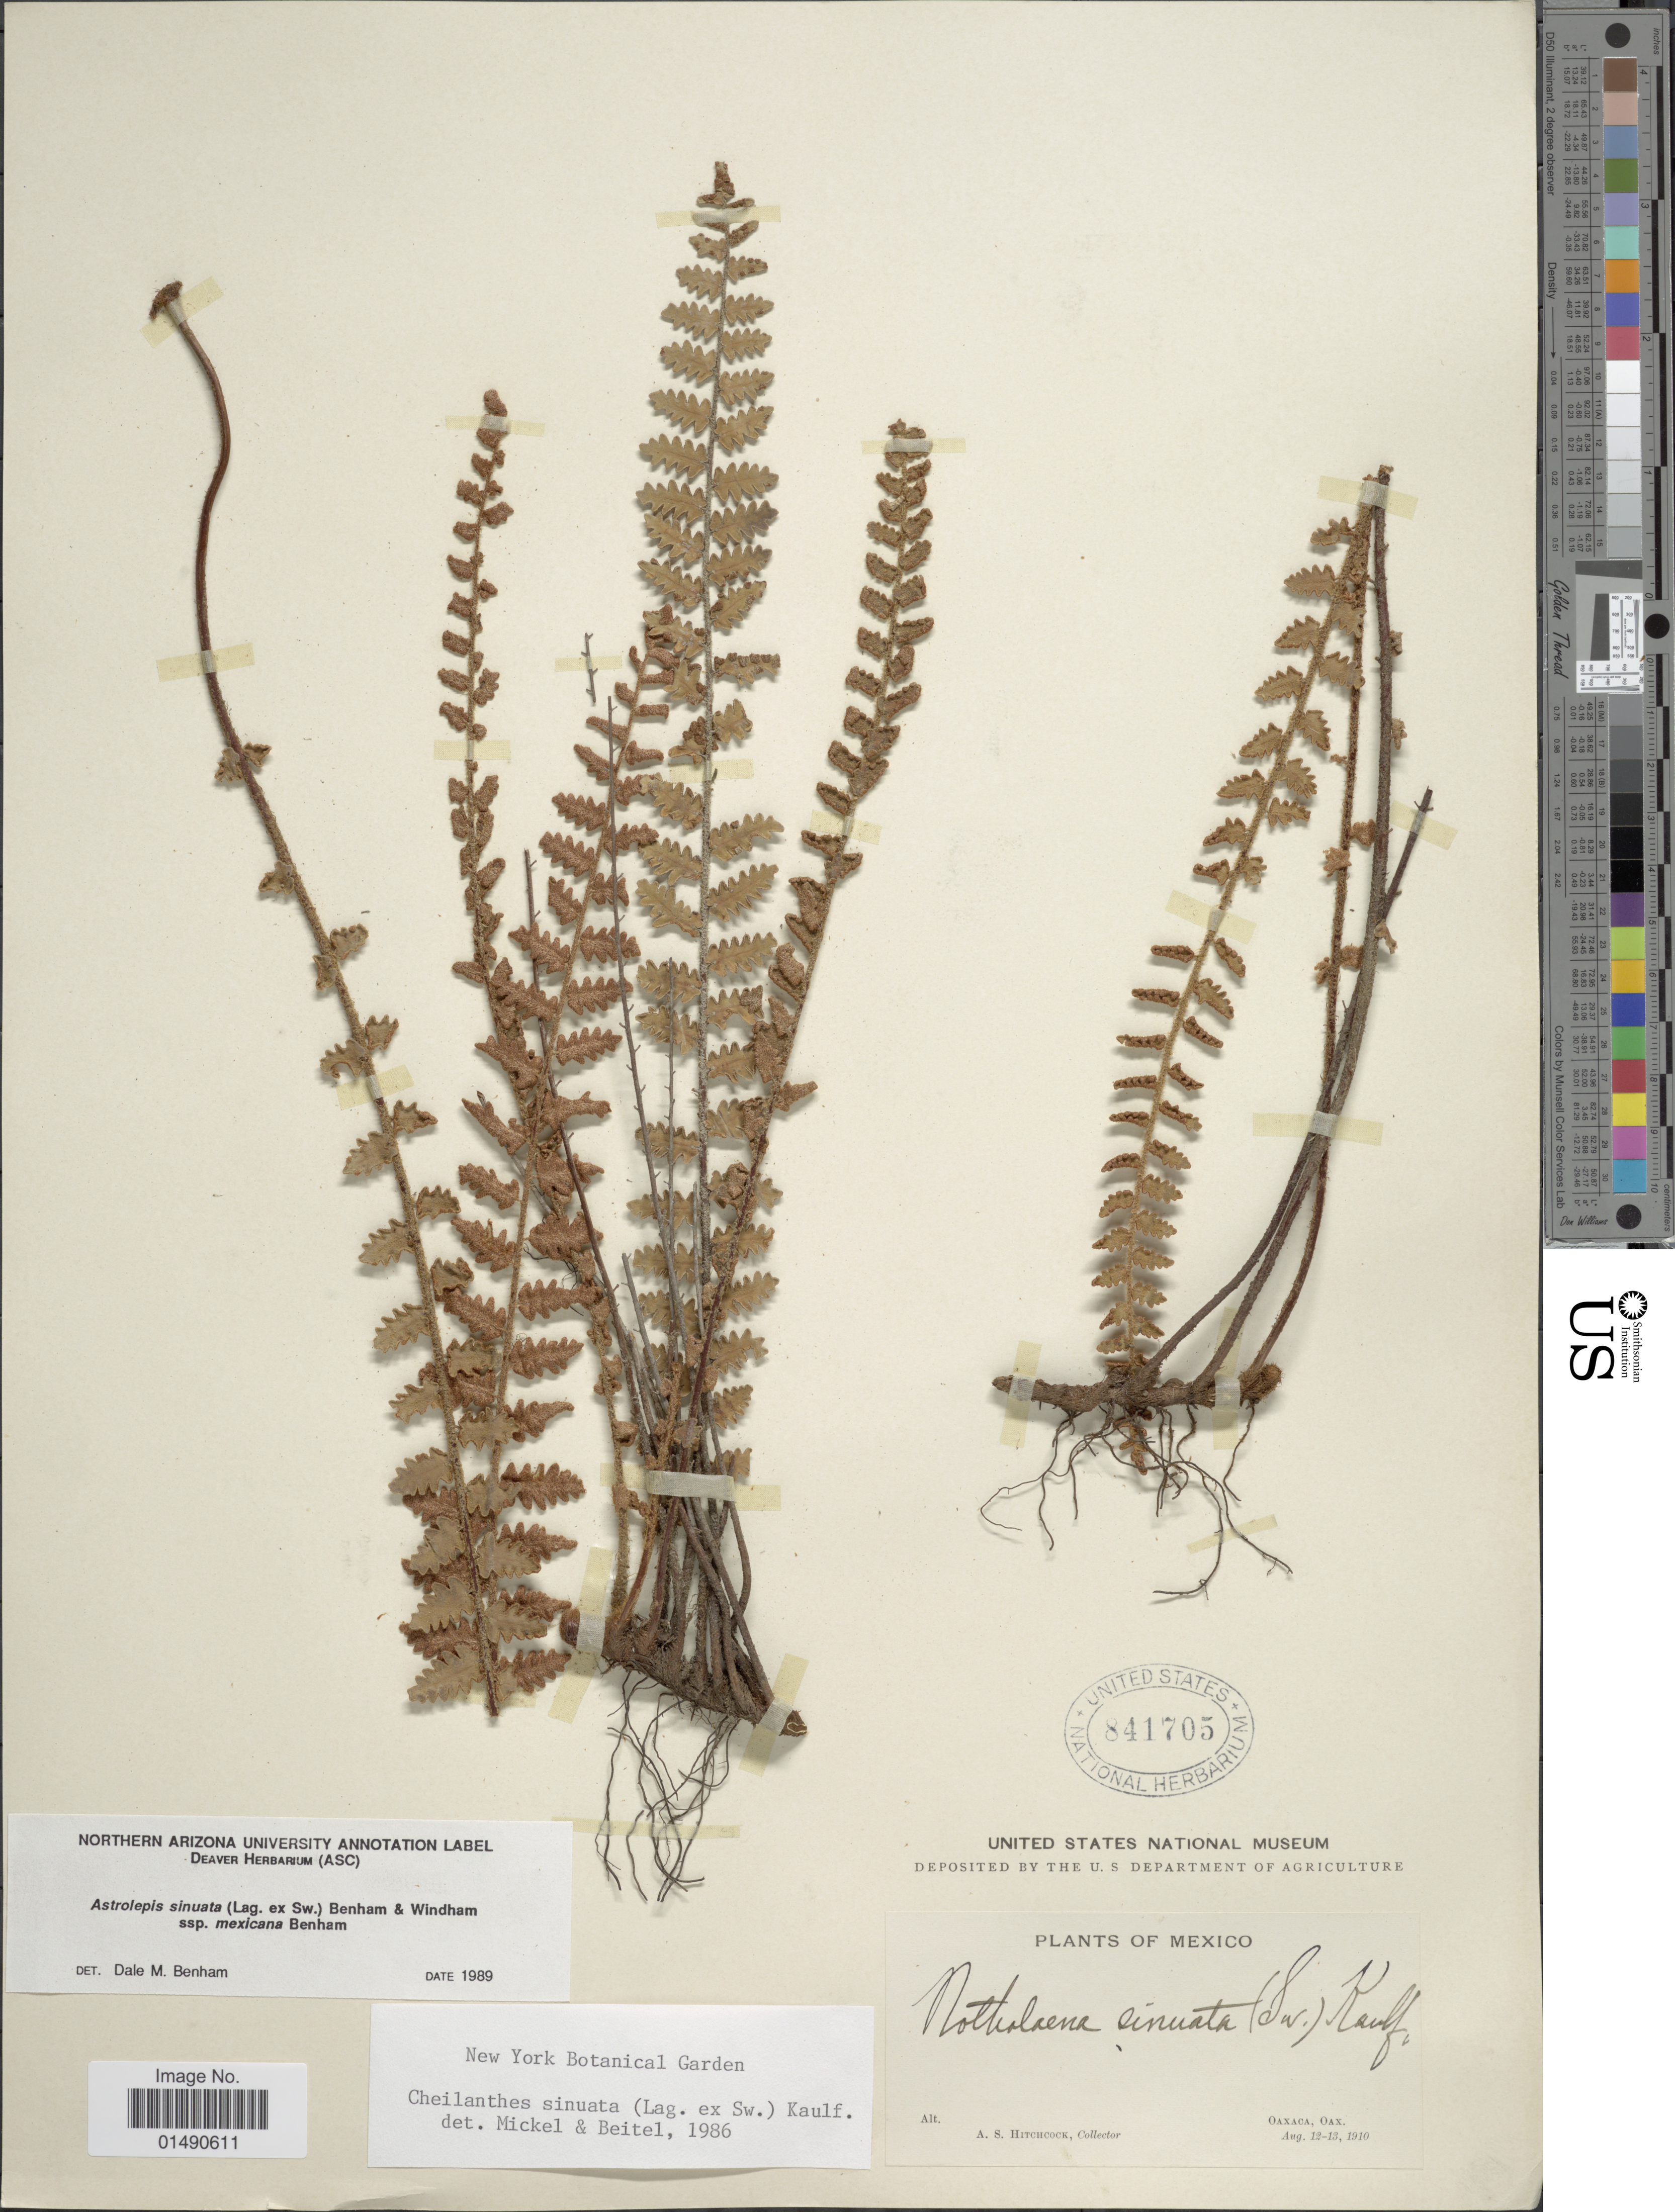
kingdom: Plantae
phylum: Tracheophyta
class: Polypodiopsida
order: Polypodiales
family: Pteridaceae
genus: Astrolepis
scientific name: Astrolepis sinuata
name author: (Lag. ex Sw.) D.M. Benham & Windham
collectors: A. S. Hitchcock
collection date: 1910-08-12/1910-08-13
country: Mexico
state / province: Oaxaca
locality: Oaxaca, Oax.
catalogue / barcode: US 841705